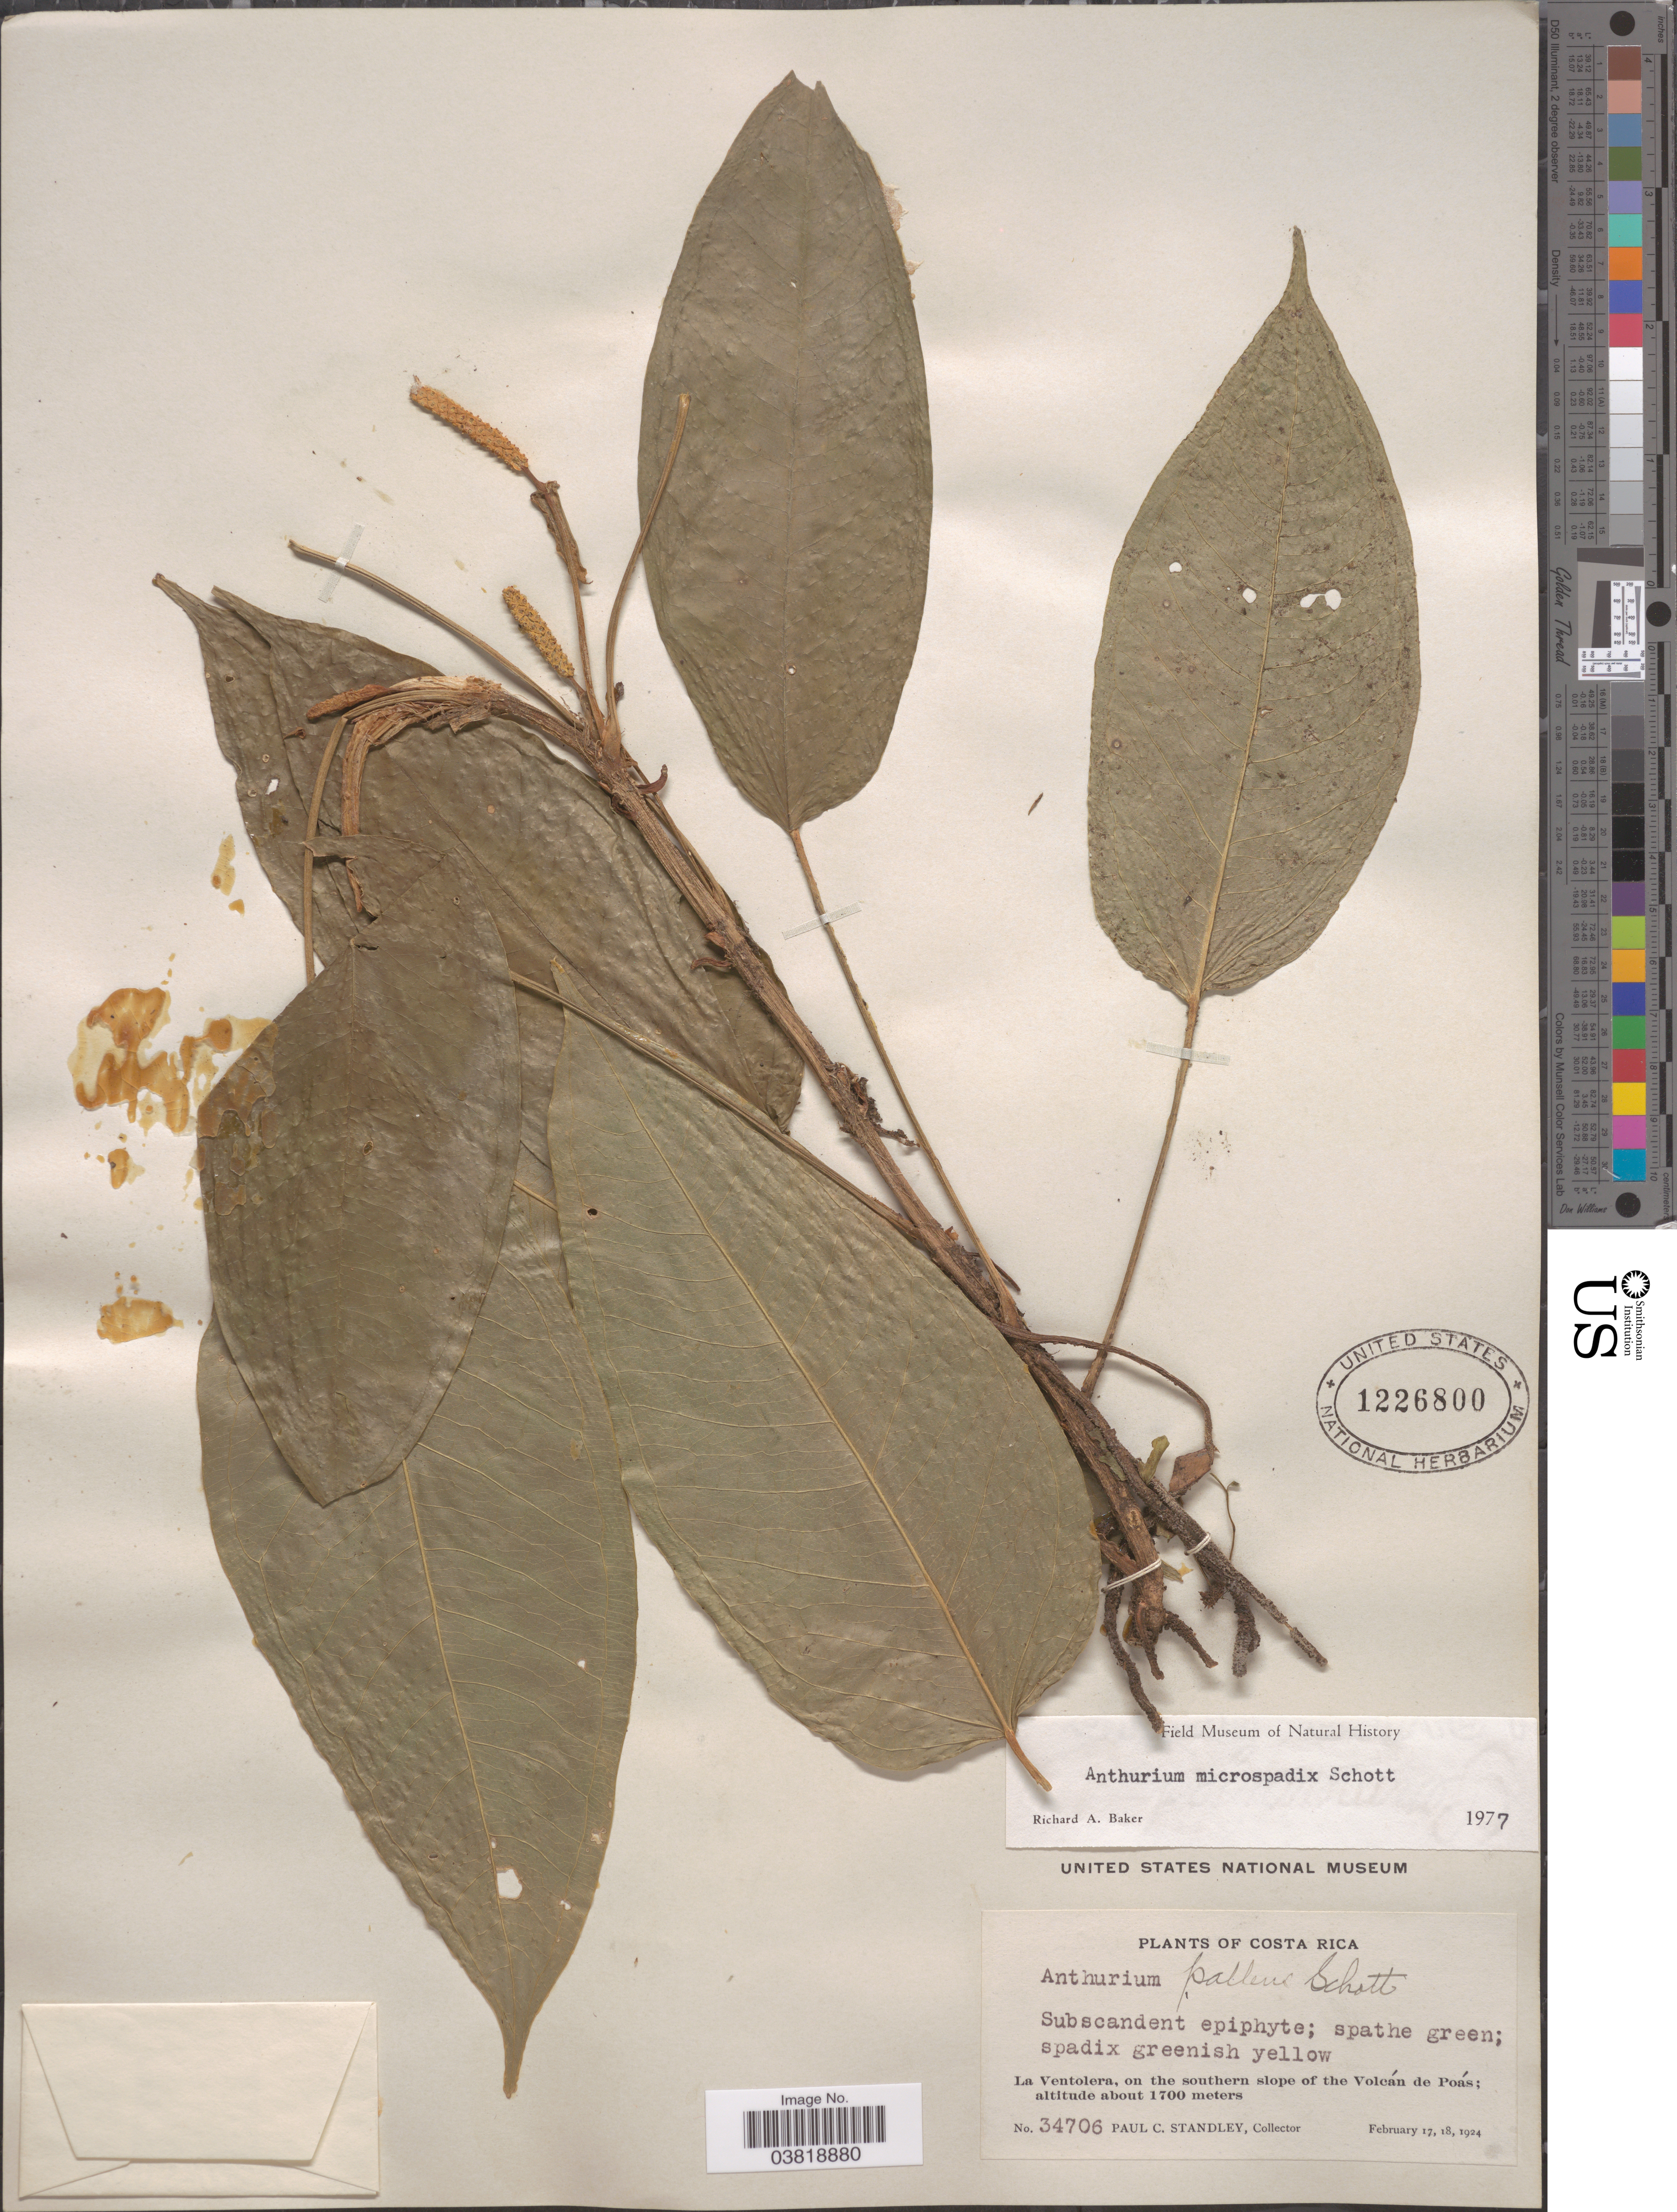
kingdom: Plantae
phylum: Tracheophyta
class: Liliopsida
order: Alismatales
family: Araceae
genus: Anthurium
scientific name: Anthurium microspadix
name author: Schott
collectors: P. C. Standley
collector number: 34706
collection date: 1924-02-17/1924-02-18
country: Costa Rica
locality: La Ventolera, on the southern slope of the Volcán de Poás.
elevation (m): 1700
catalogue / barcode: US 1226800